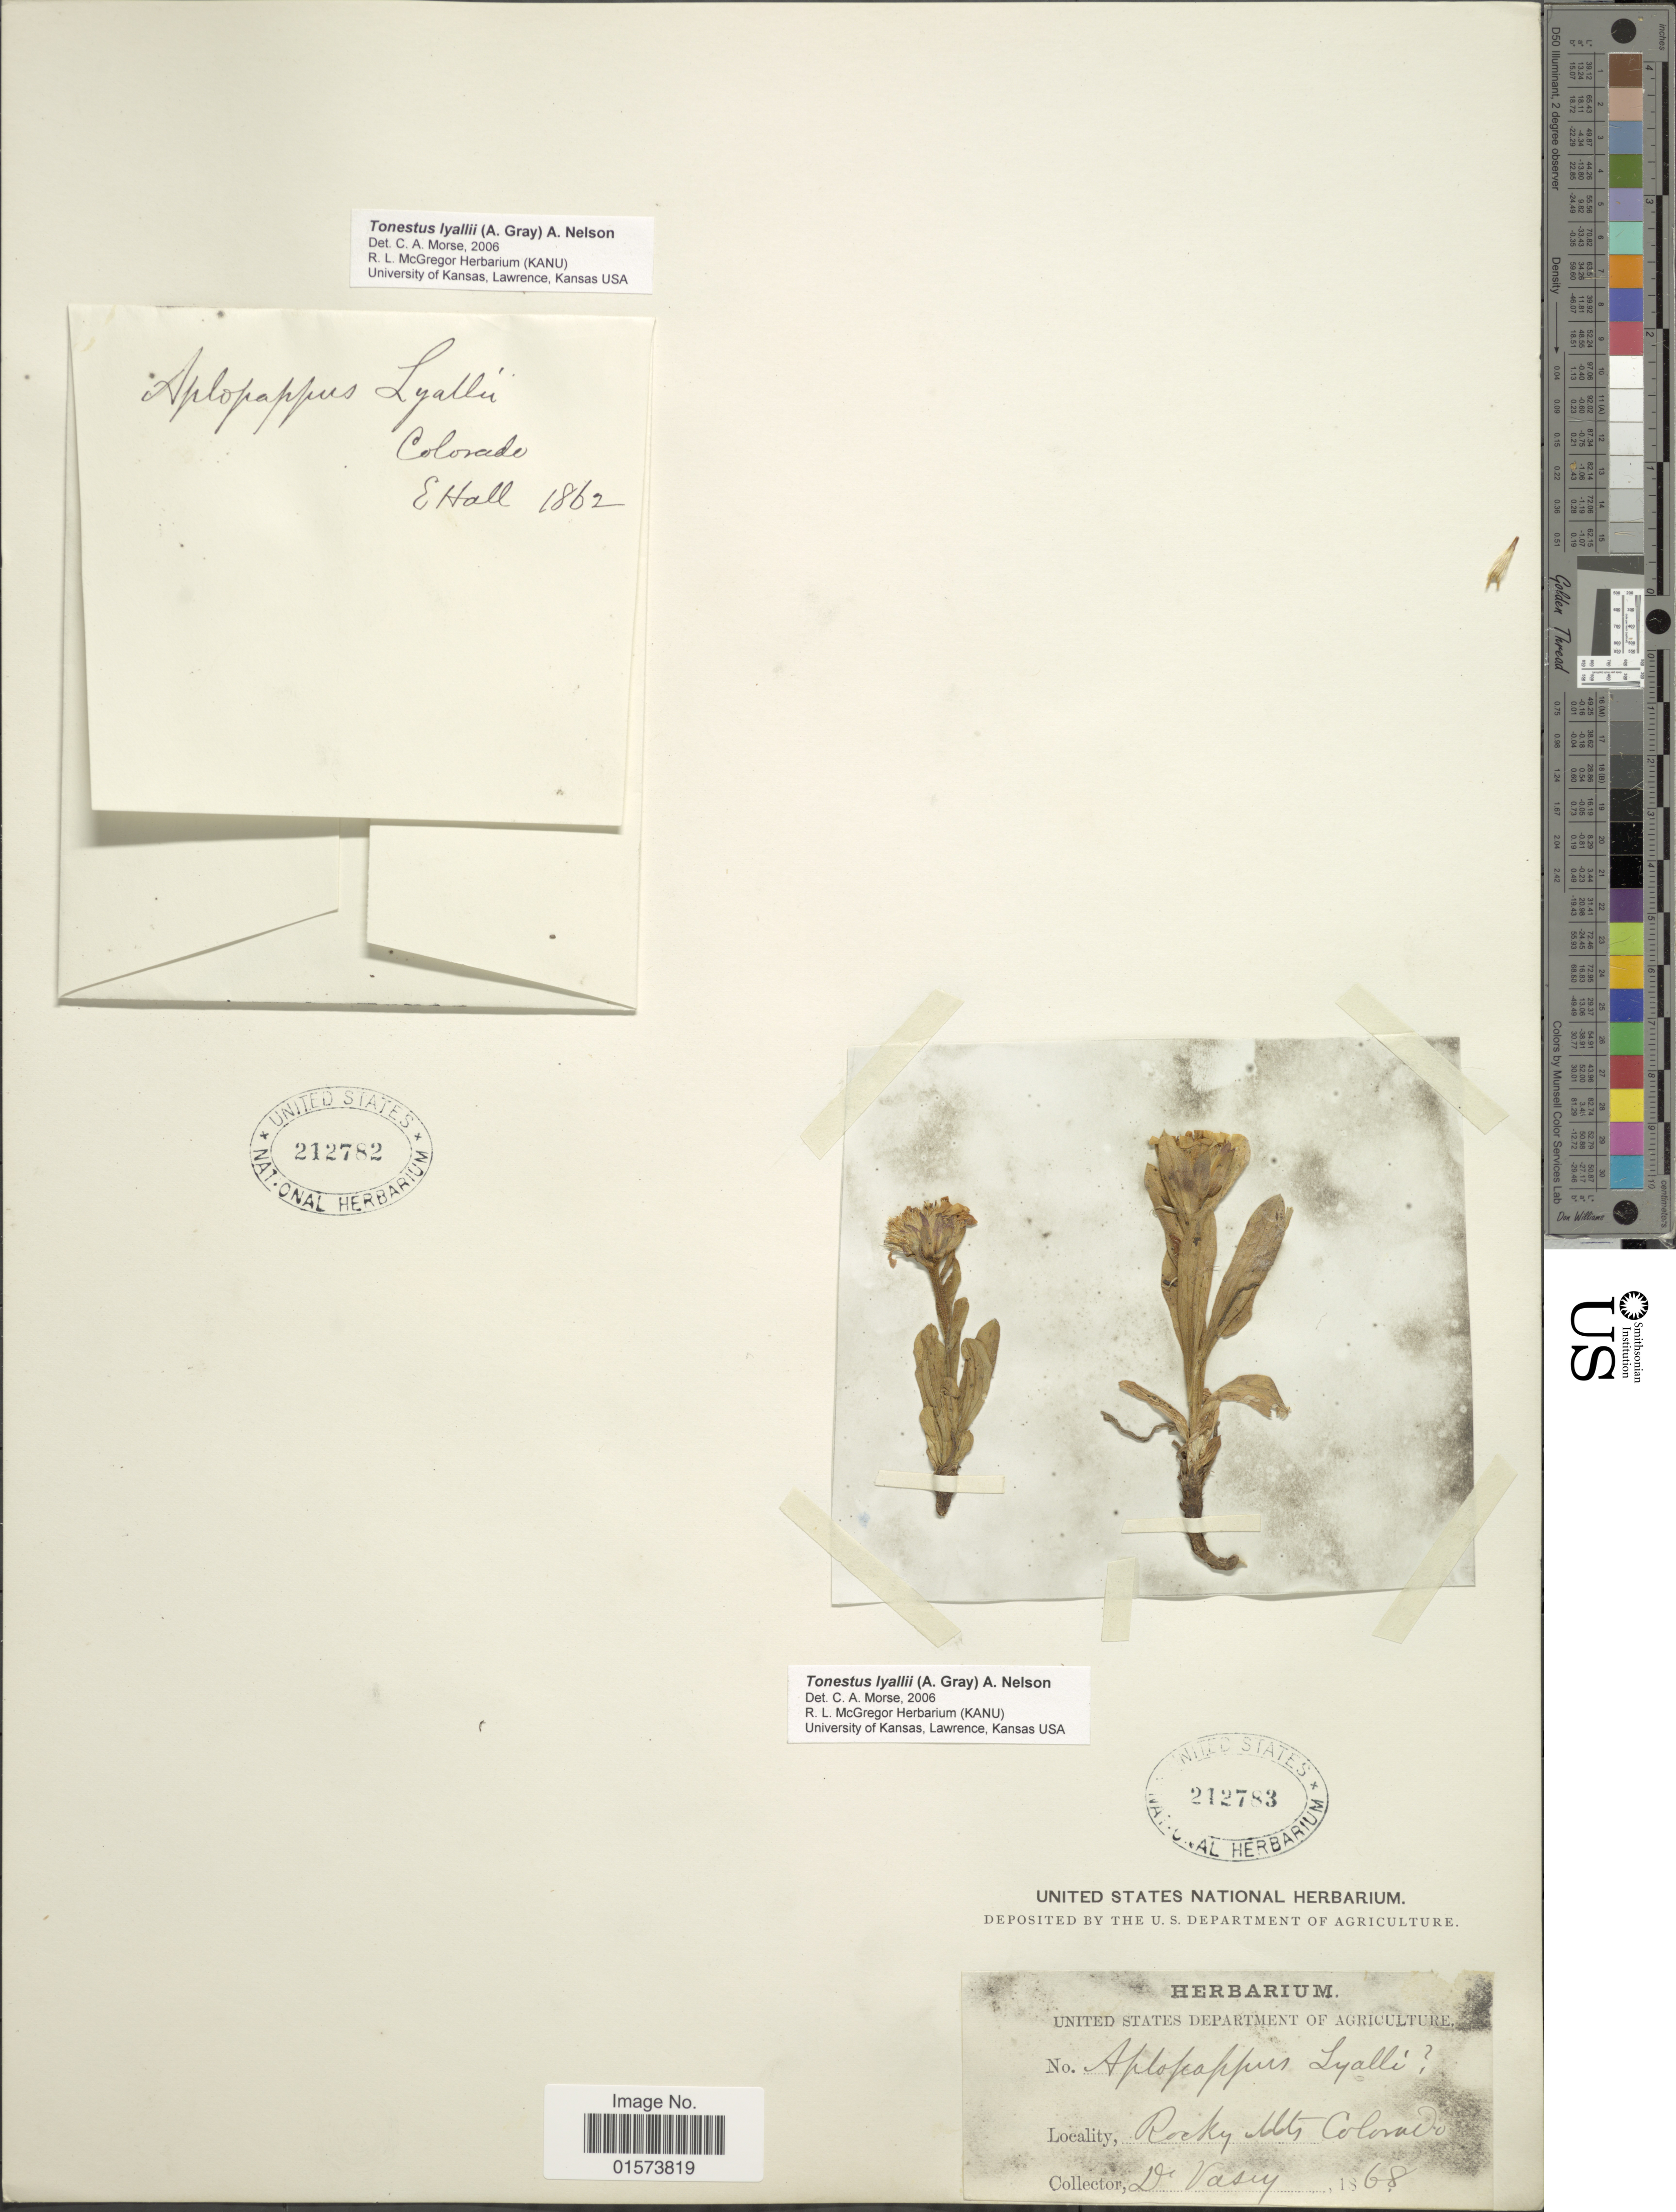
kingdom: Plantae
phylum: Tracheophyta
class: Magnoliopsida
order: Asterales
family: Asteraceae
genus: Tonestus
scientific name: Tonestus lyallii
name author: (A. Gray) A. Nelson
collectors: E. Hall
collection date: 1862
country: United States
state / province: Colorado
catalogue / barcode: US 212782